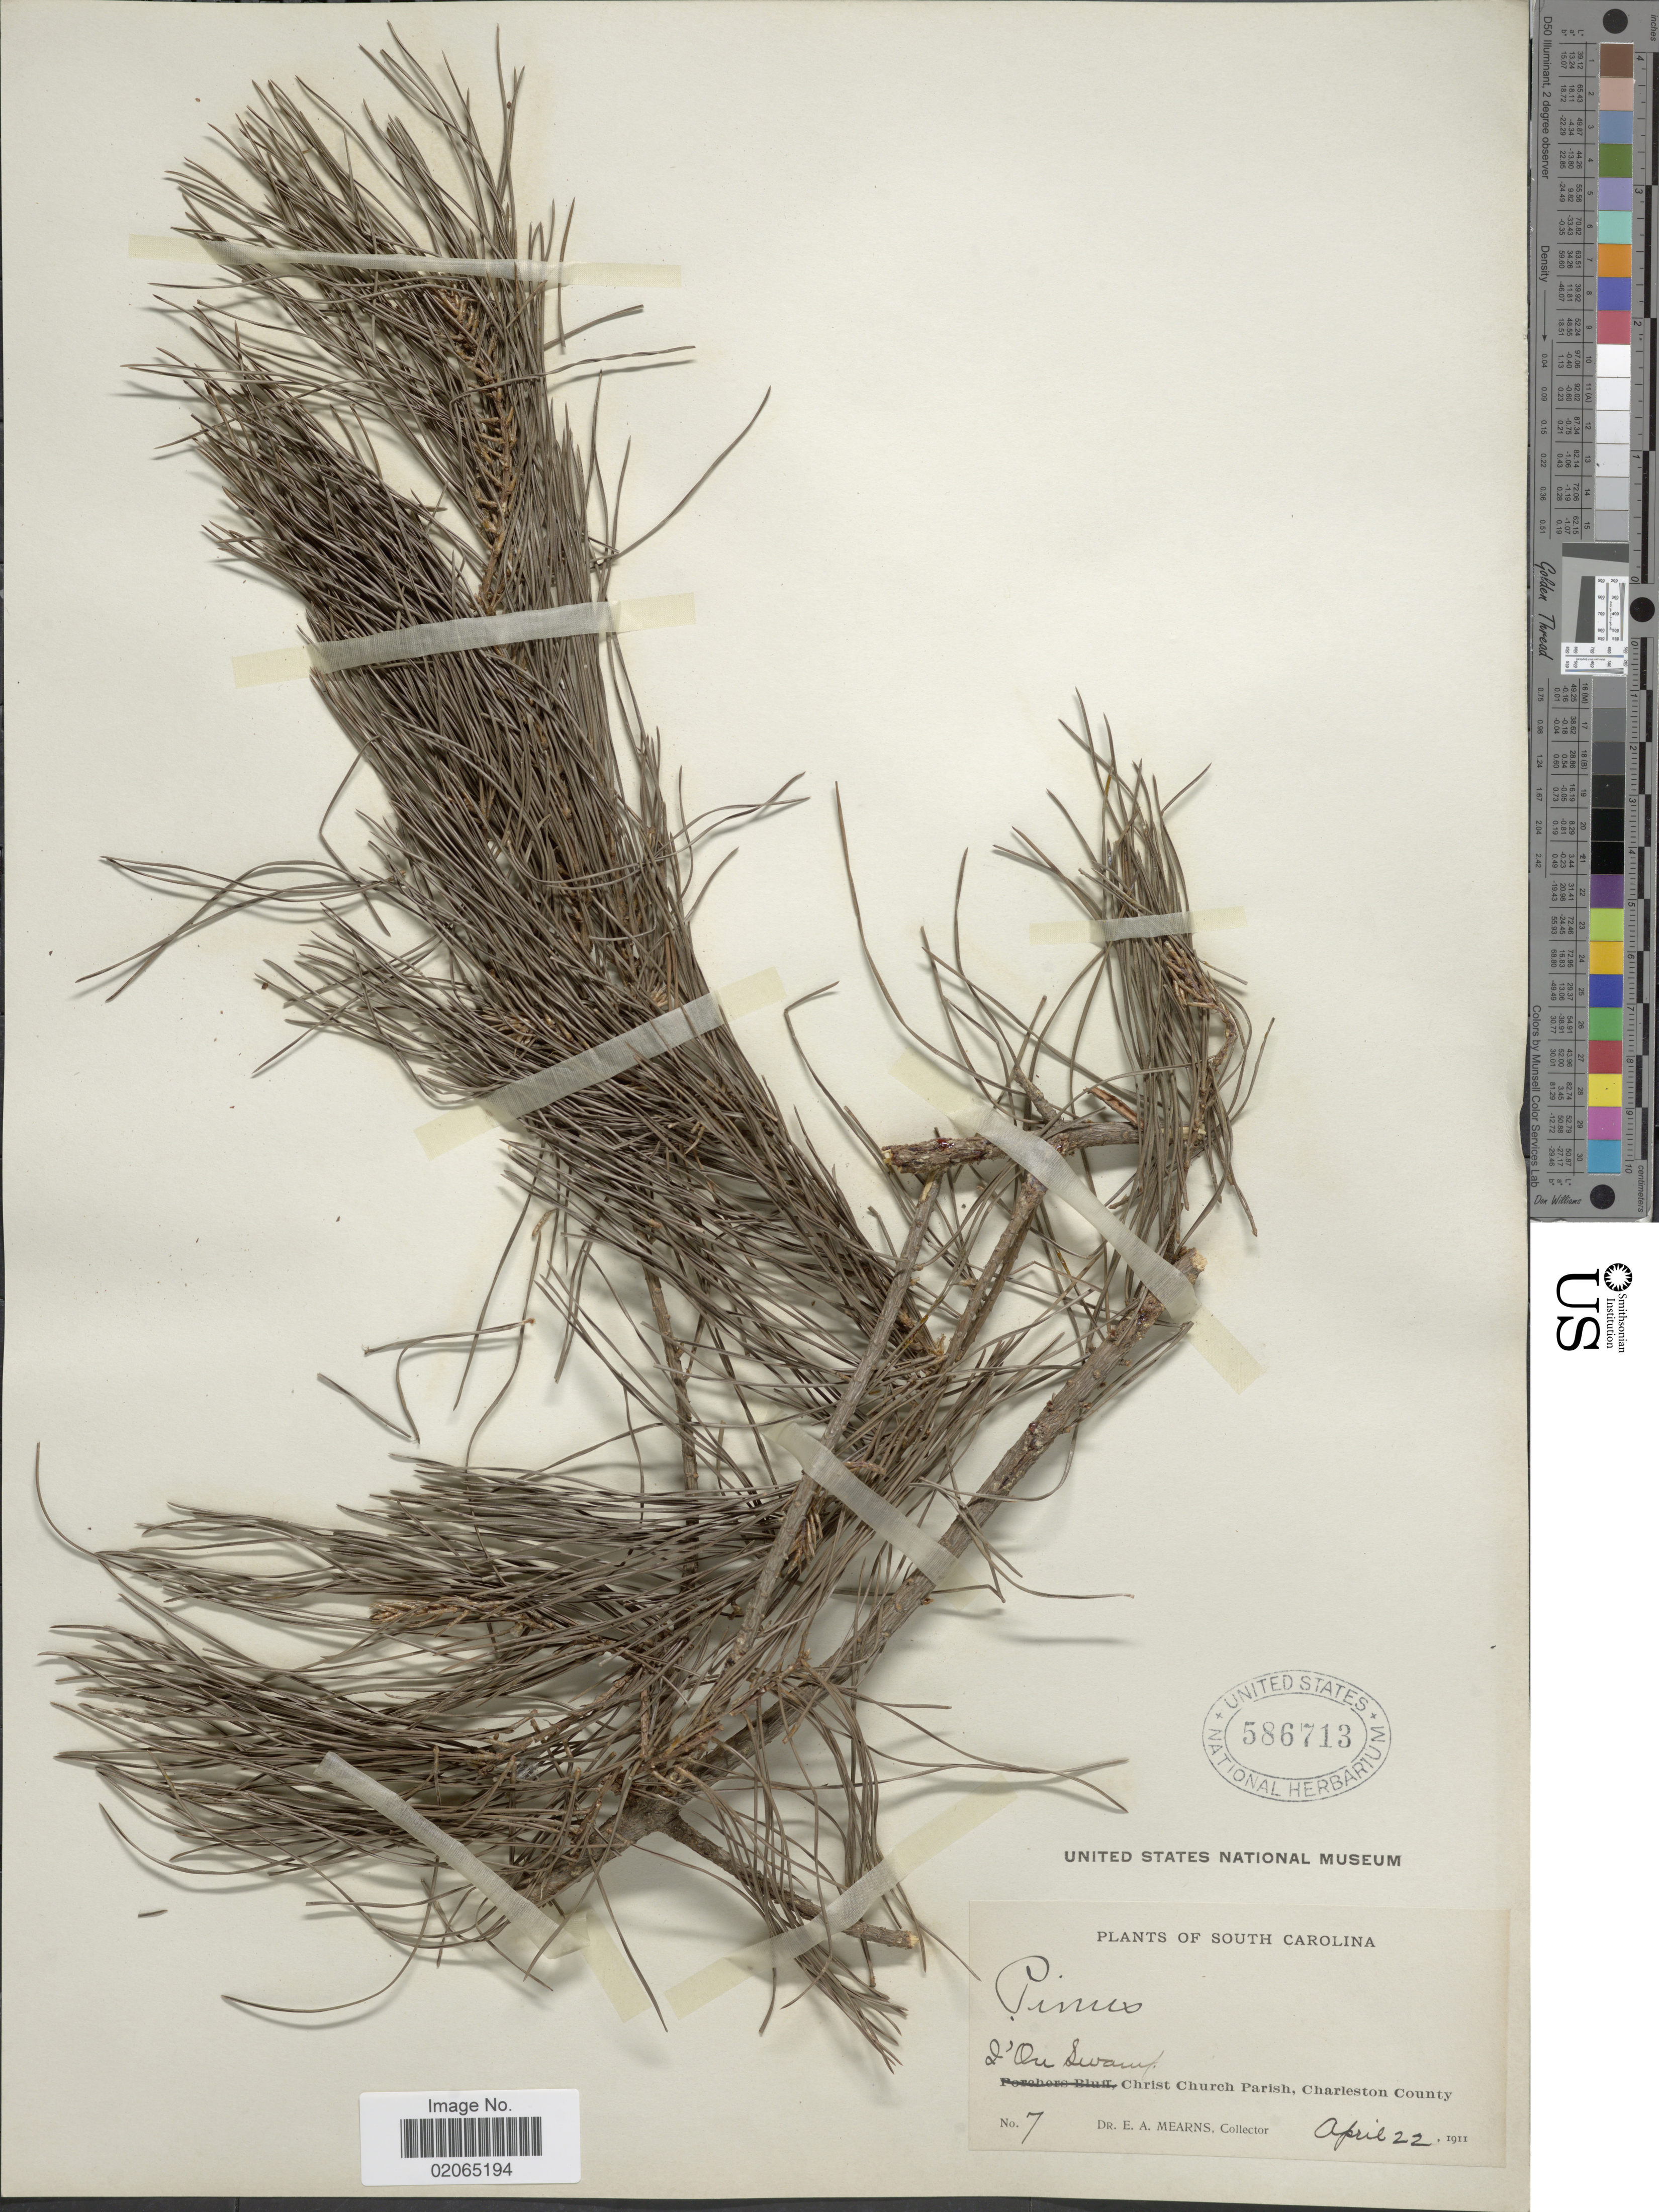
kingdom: Plantae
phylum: Tracheophyta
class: Pinopsida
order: Pinales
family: Pinaceae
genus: Pinus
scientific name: Pinus sp.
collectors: E. A. Mearns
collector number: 7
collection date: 1911-04-22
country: United States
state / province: South Carolina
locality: D'Ou, Christ Church Parish, Charleston County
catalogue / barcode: US 586713